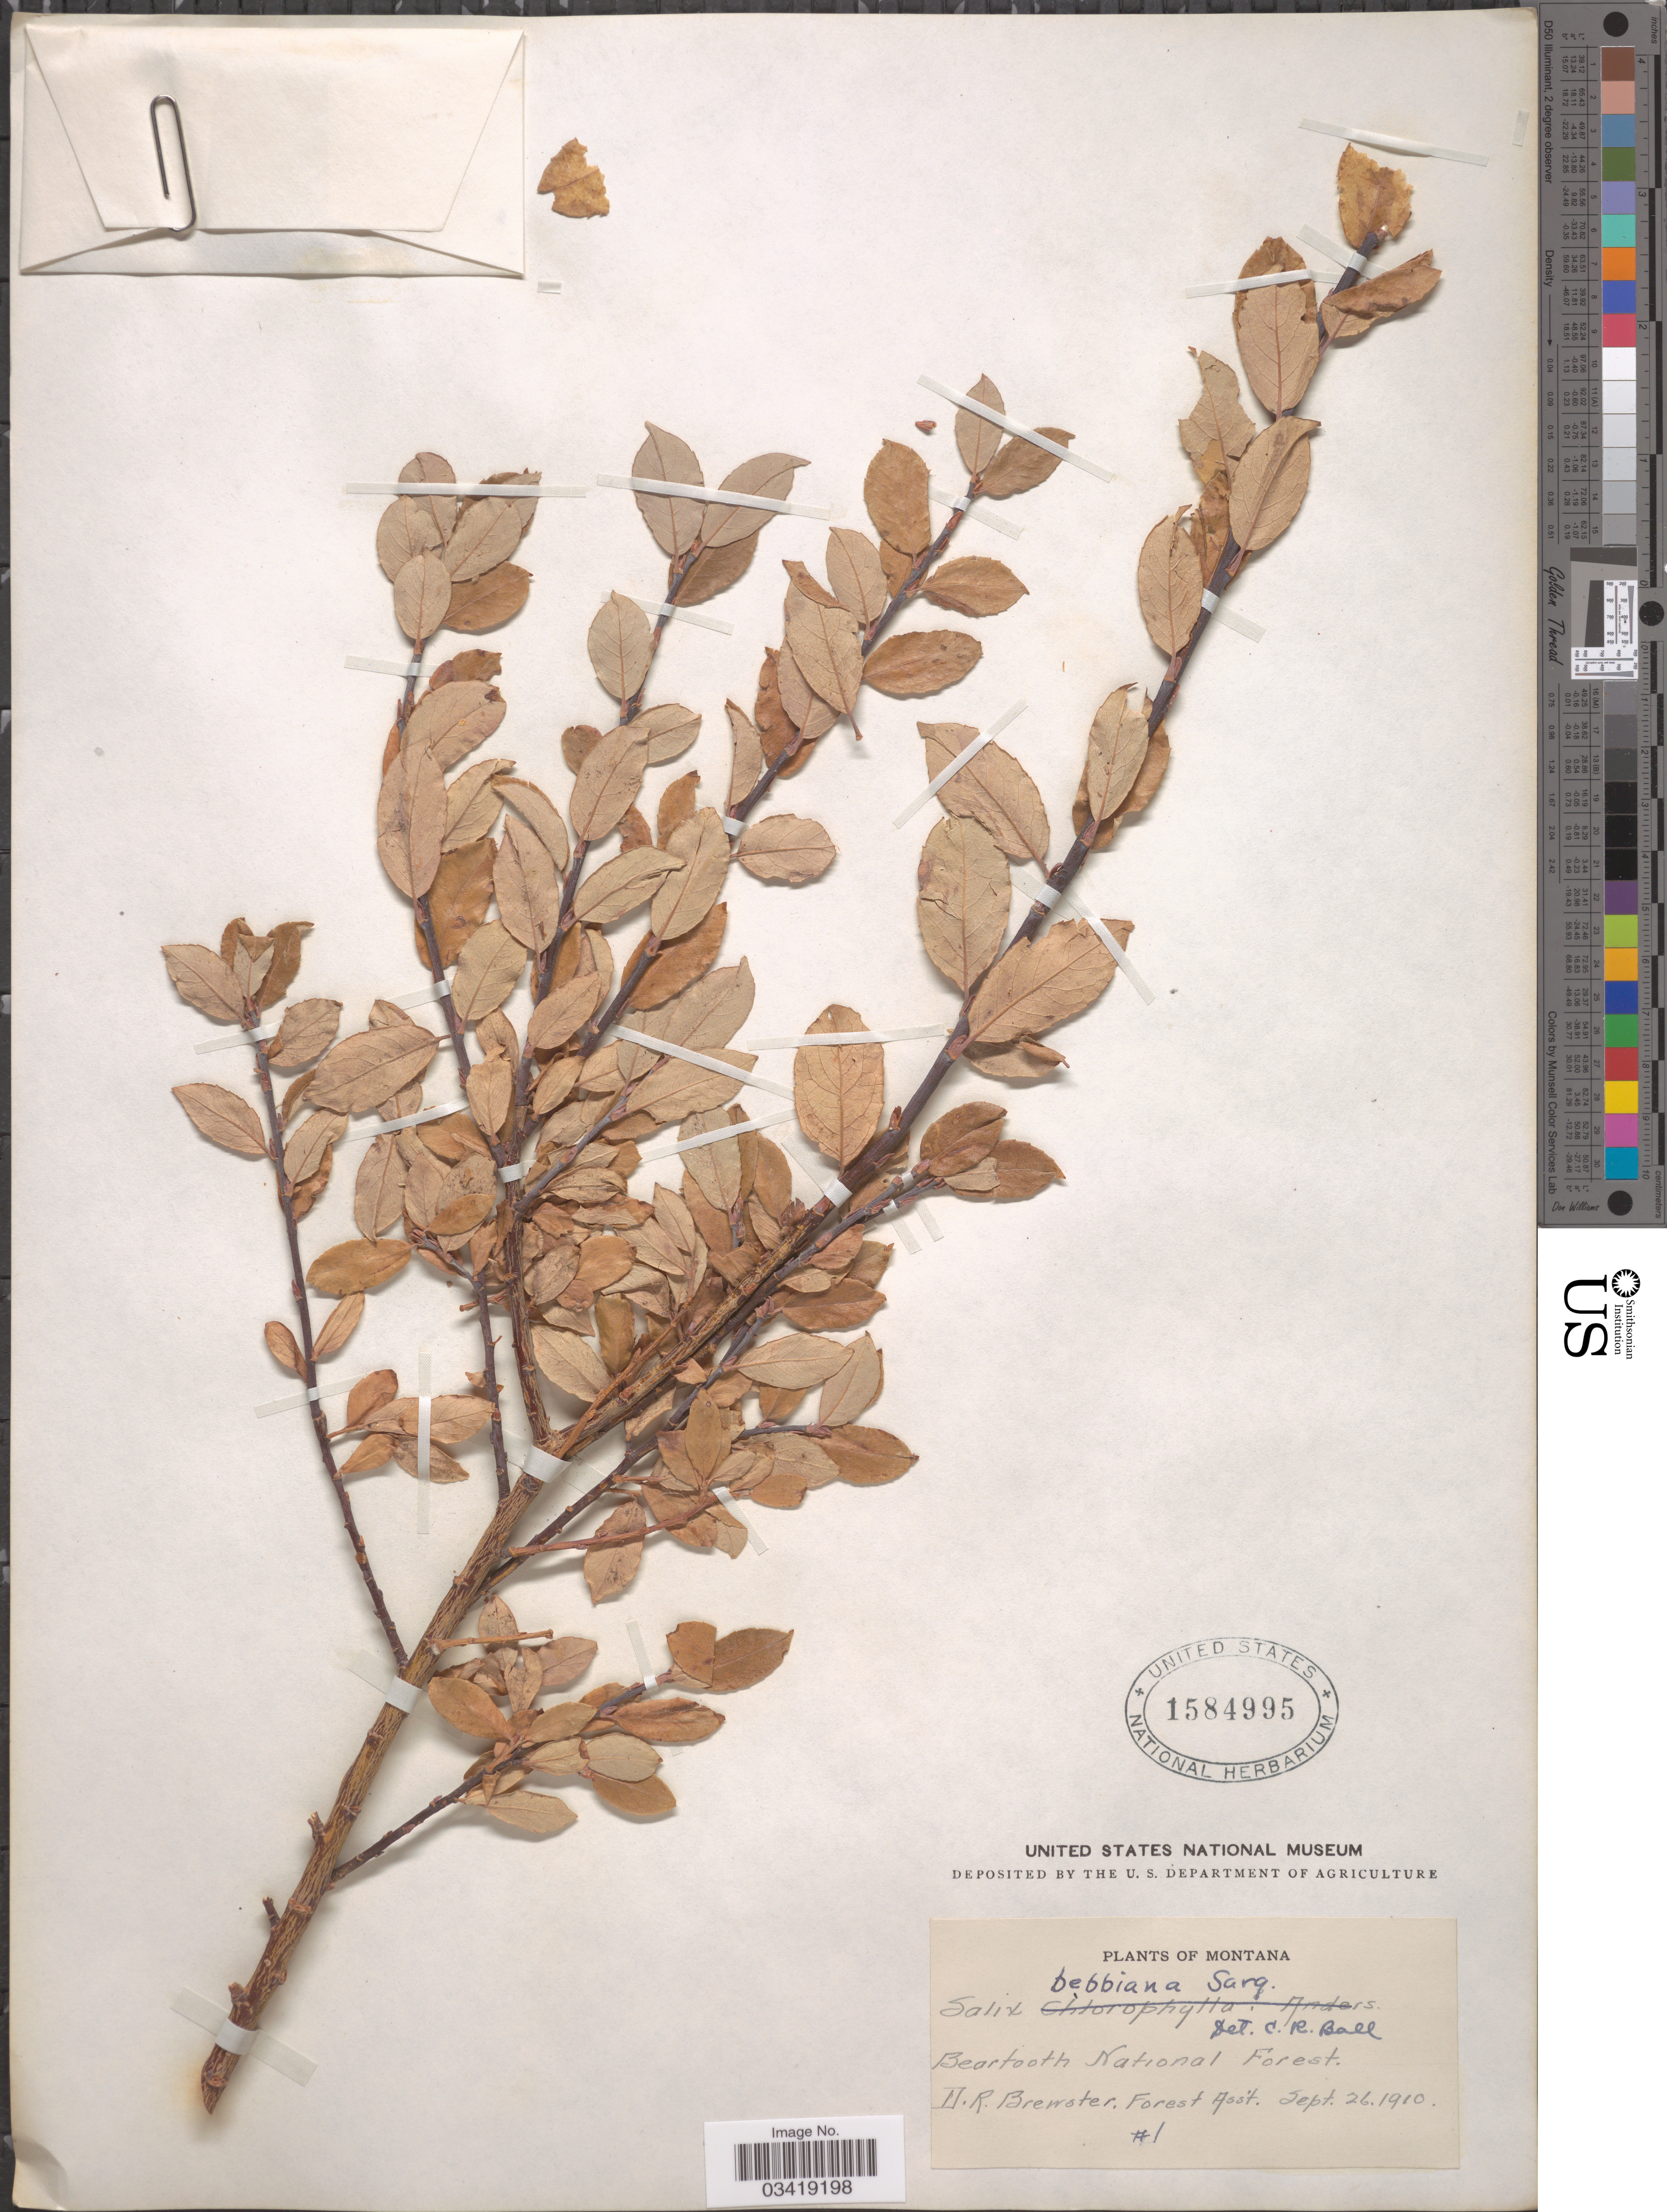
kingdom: Plantae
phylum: Tracheophyta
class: Magnoliopsida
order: Malpighiales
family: Salicaceae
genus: Salix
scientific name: Salix bebbiana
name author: Sarg.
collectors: D. Brewster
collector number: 1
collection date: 1910-09-26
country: United States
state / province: Montana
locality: Beartooth National Forest.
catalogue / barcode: US 1584995